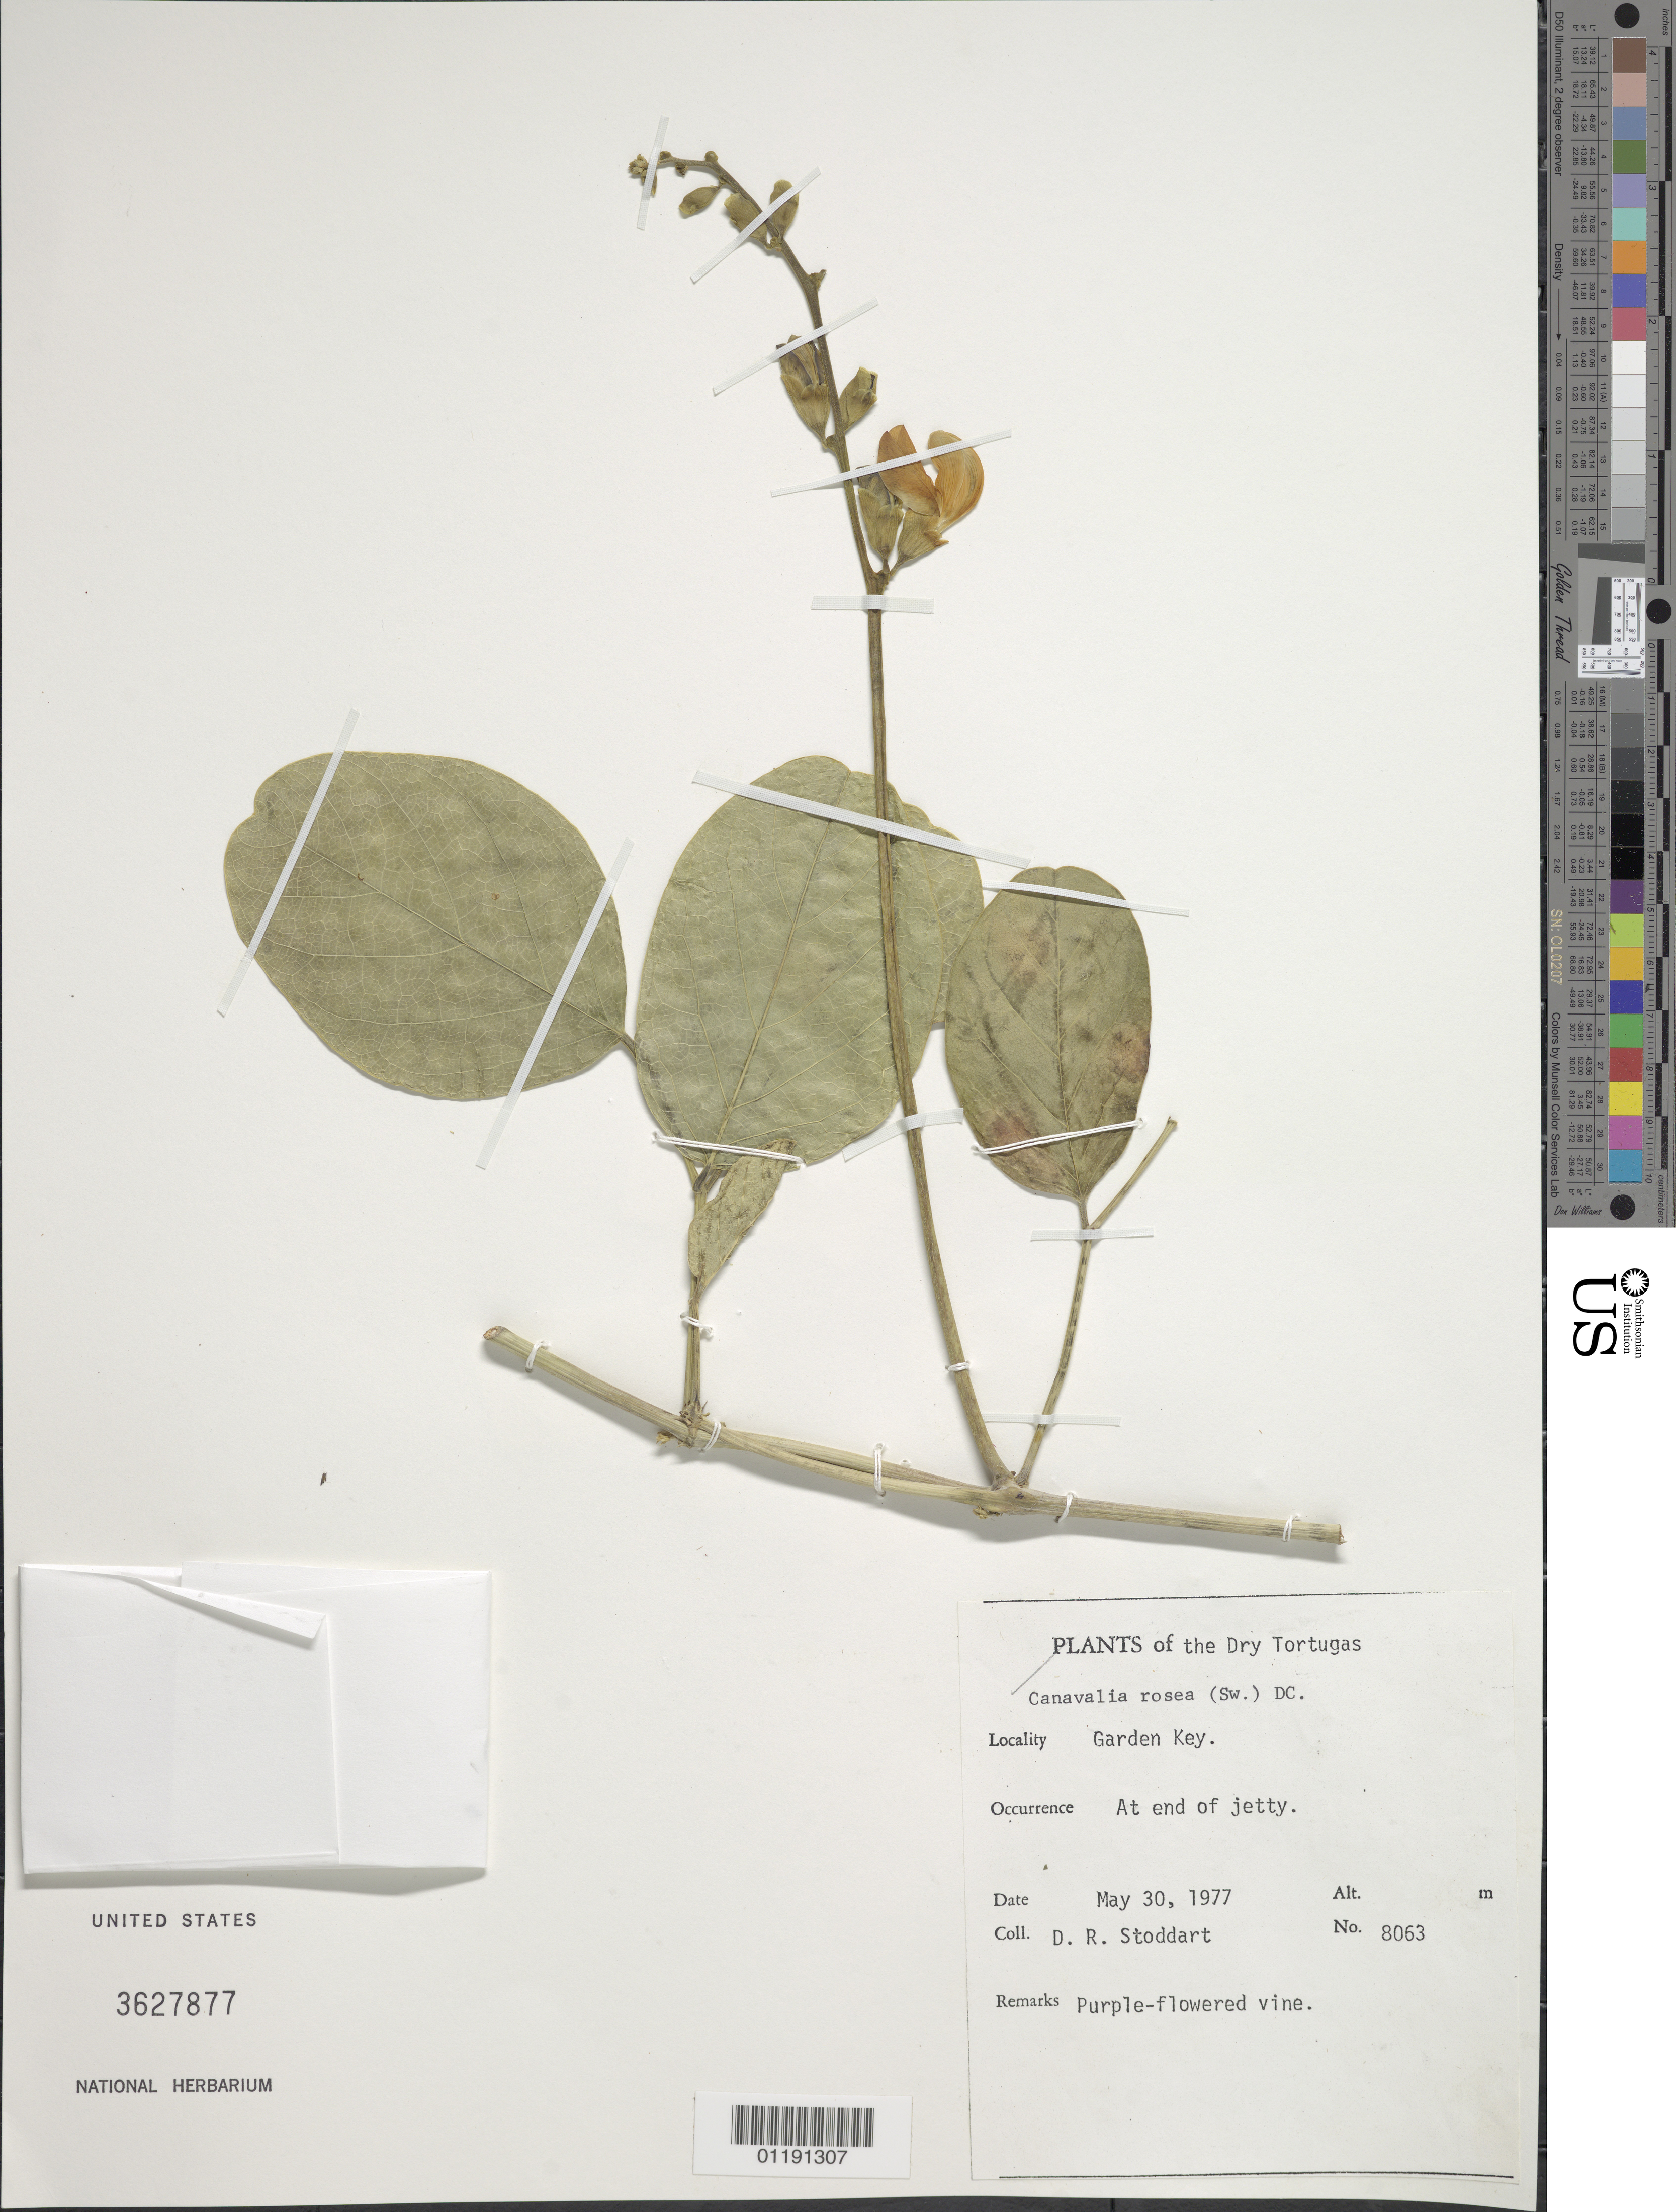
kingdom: Plantae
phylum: Tracheophyta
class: Magnoliopsida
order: Fabales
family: Fabaceae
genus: Canavalia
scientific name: Canavalia rosea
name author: (Sw.) DC.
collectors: D. R. Stoddart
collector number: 8063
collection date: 1977-05-30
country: United States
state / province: Florida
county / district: Monroe County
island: Garden Key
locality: At end of jetty.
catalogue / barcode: US 3627877